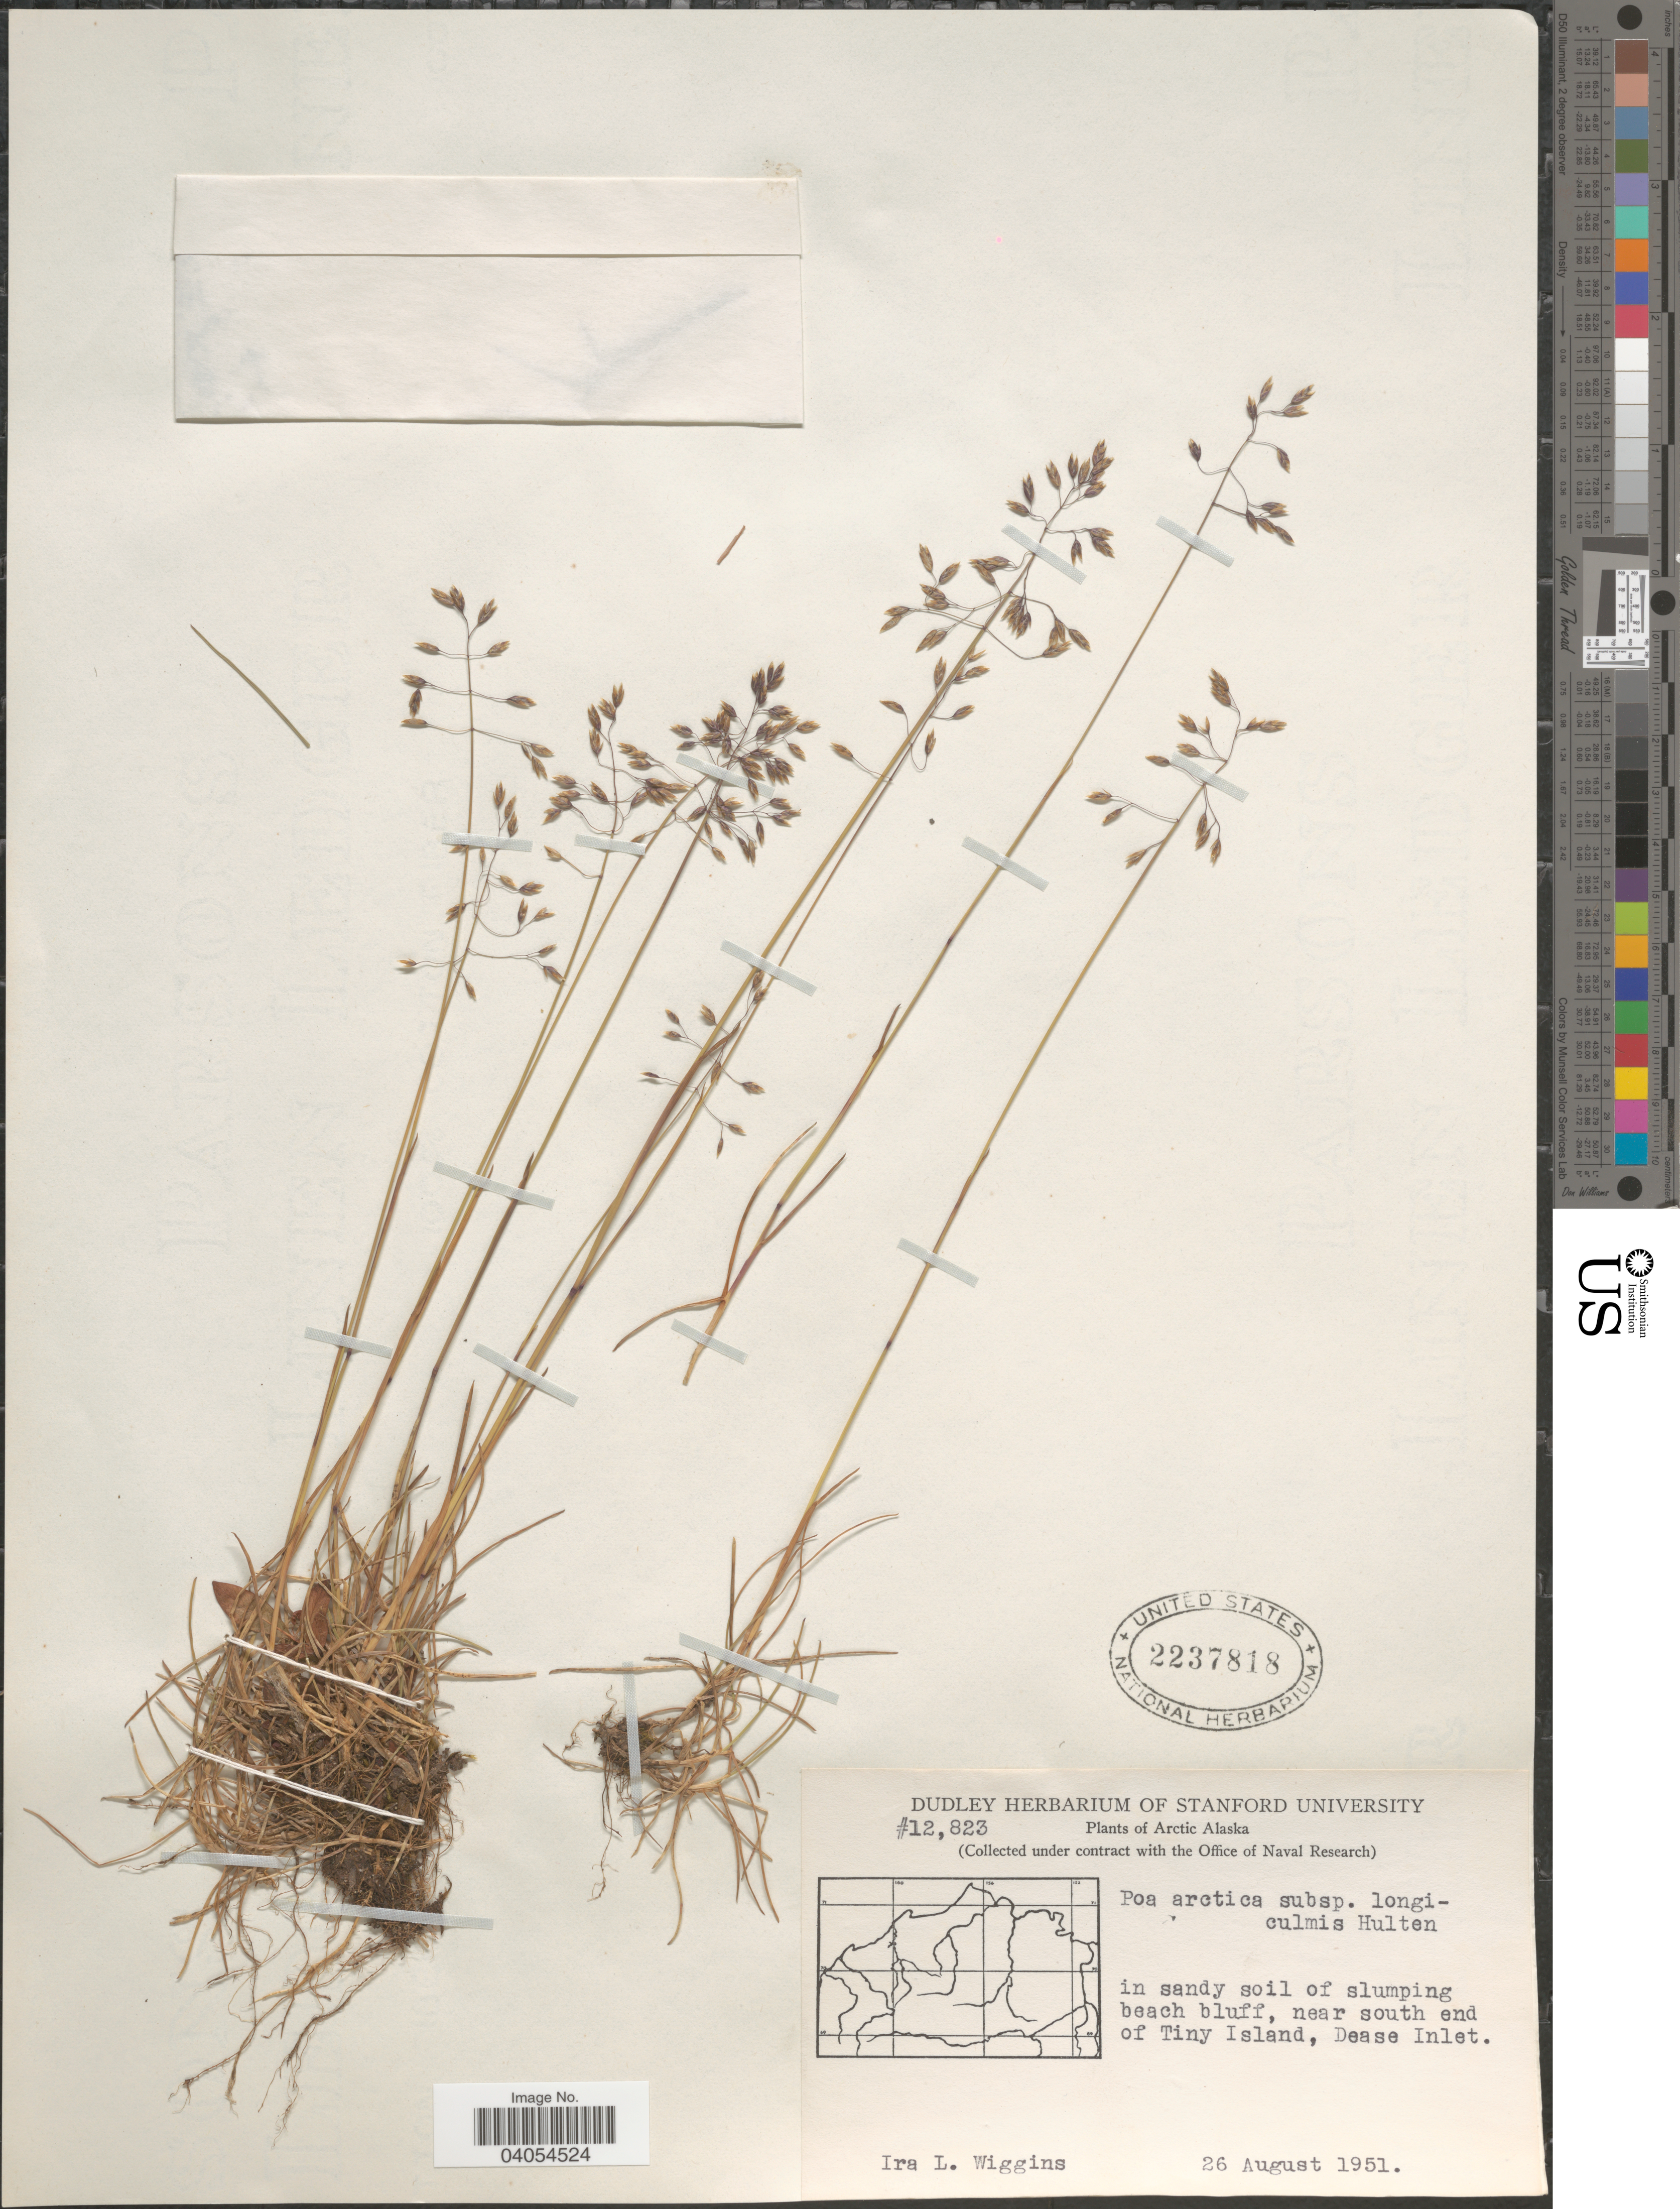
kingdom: Plantae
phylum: Tracheophyta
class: Liliopsida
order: Poales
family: Poaceae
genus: Poa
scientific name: Poa arctica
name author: R. Br.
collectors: I. L. Wiggins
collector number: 12823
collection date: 1951-08-26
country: United States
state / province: Alaska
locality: Arctic Alaska. Near south end of Tiny Island, Dease Inlet.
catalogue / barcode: US 2237818